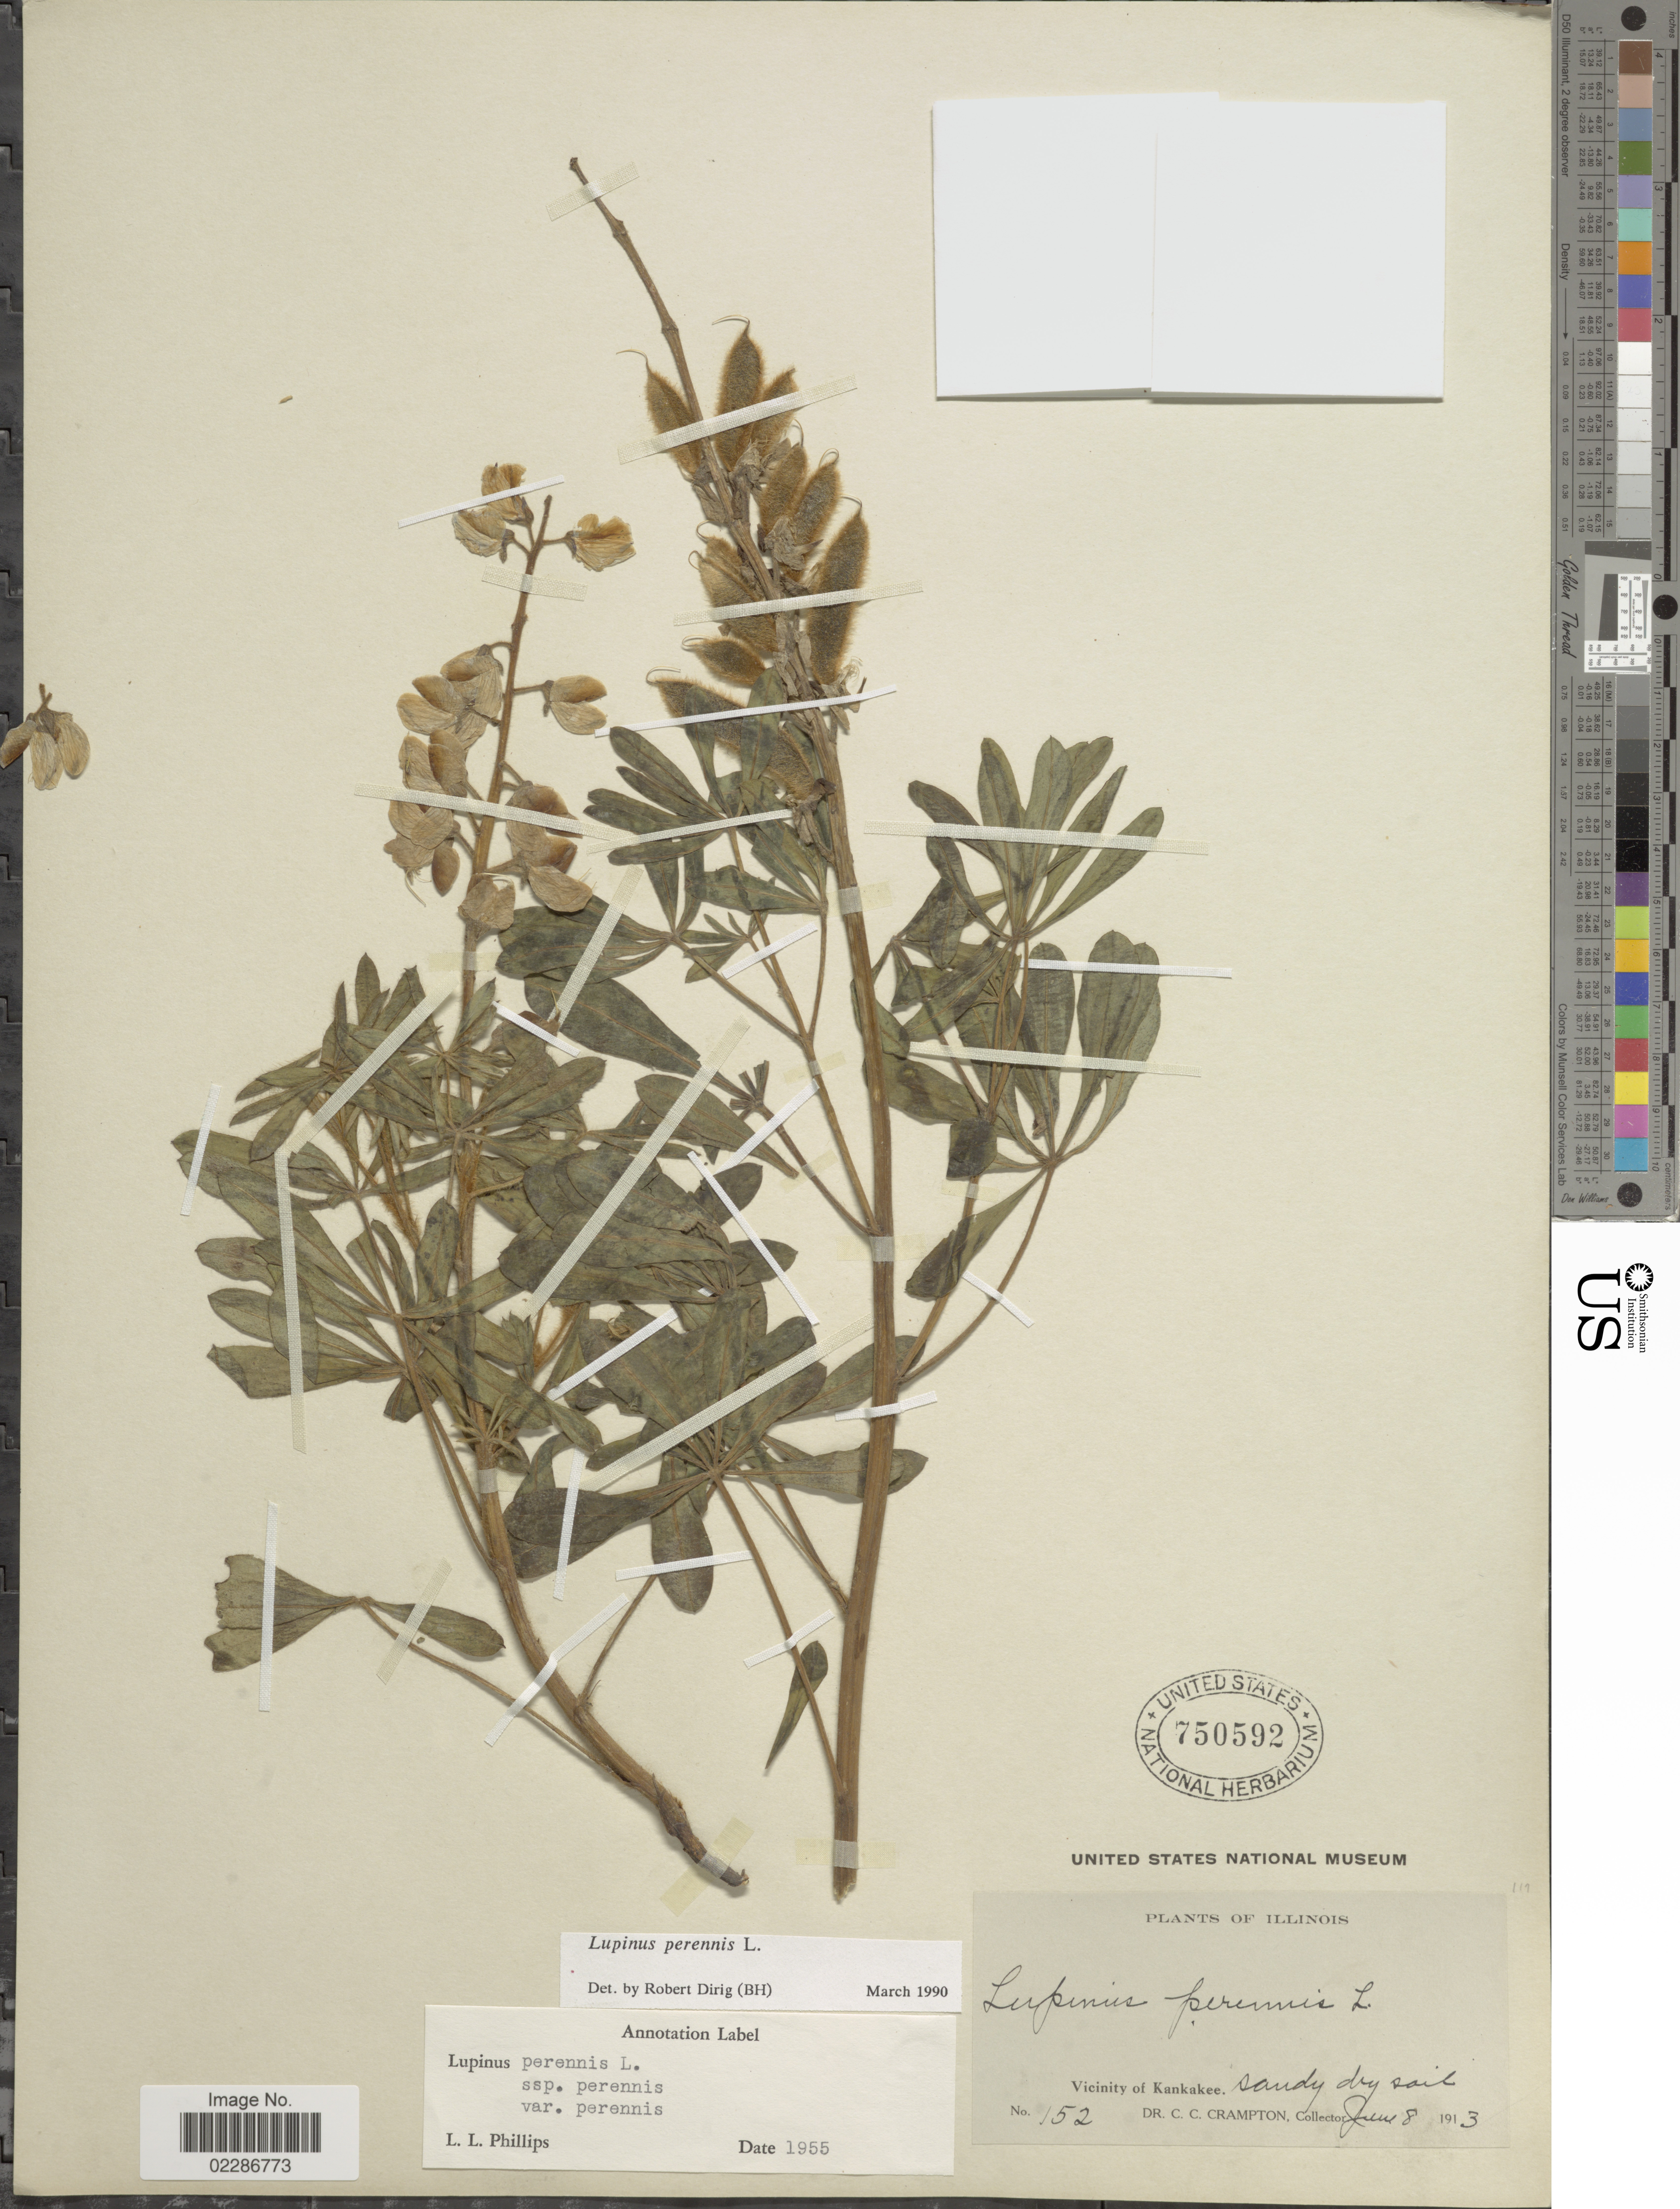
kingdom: Plantae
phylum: Tracheophyta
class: Magnoliopsida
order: Fabales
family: Fabaceae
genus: Lupinus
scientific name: Lupinus perennis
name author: L.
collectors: C. Crampton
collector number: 152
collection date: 1913-06-08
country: United States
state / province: Illinois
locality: Vicinity of Kankakee, sandy dry soil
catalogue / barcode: US 750592